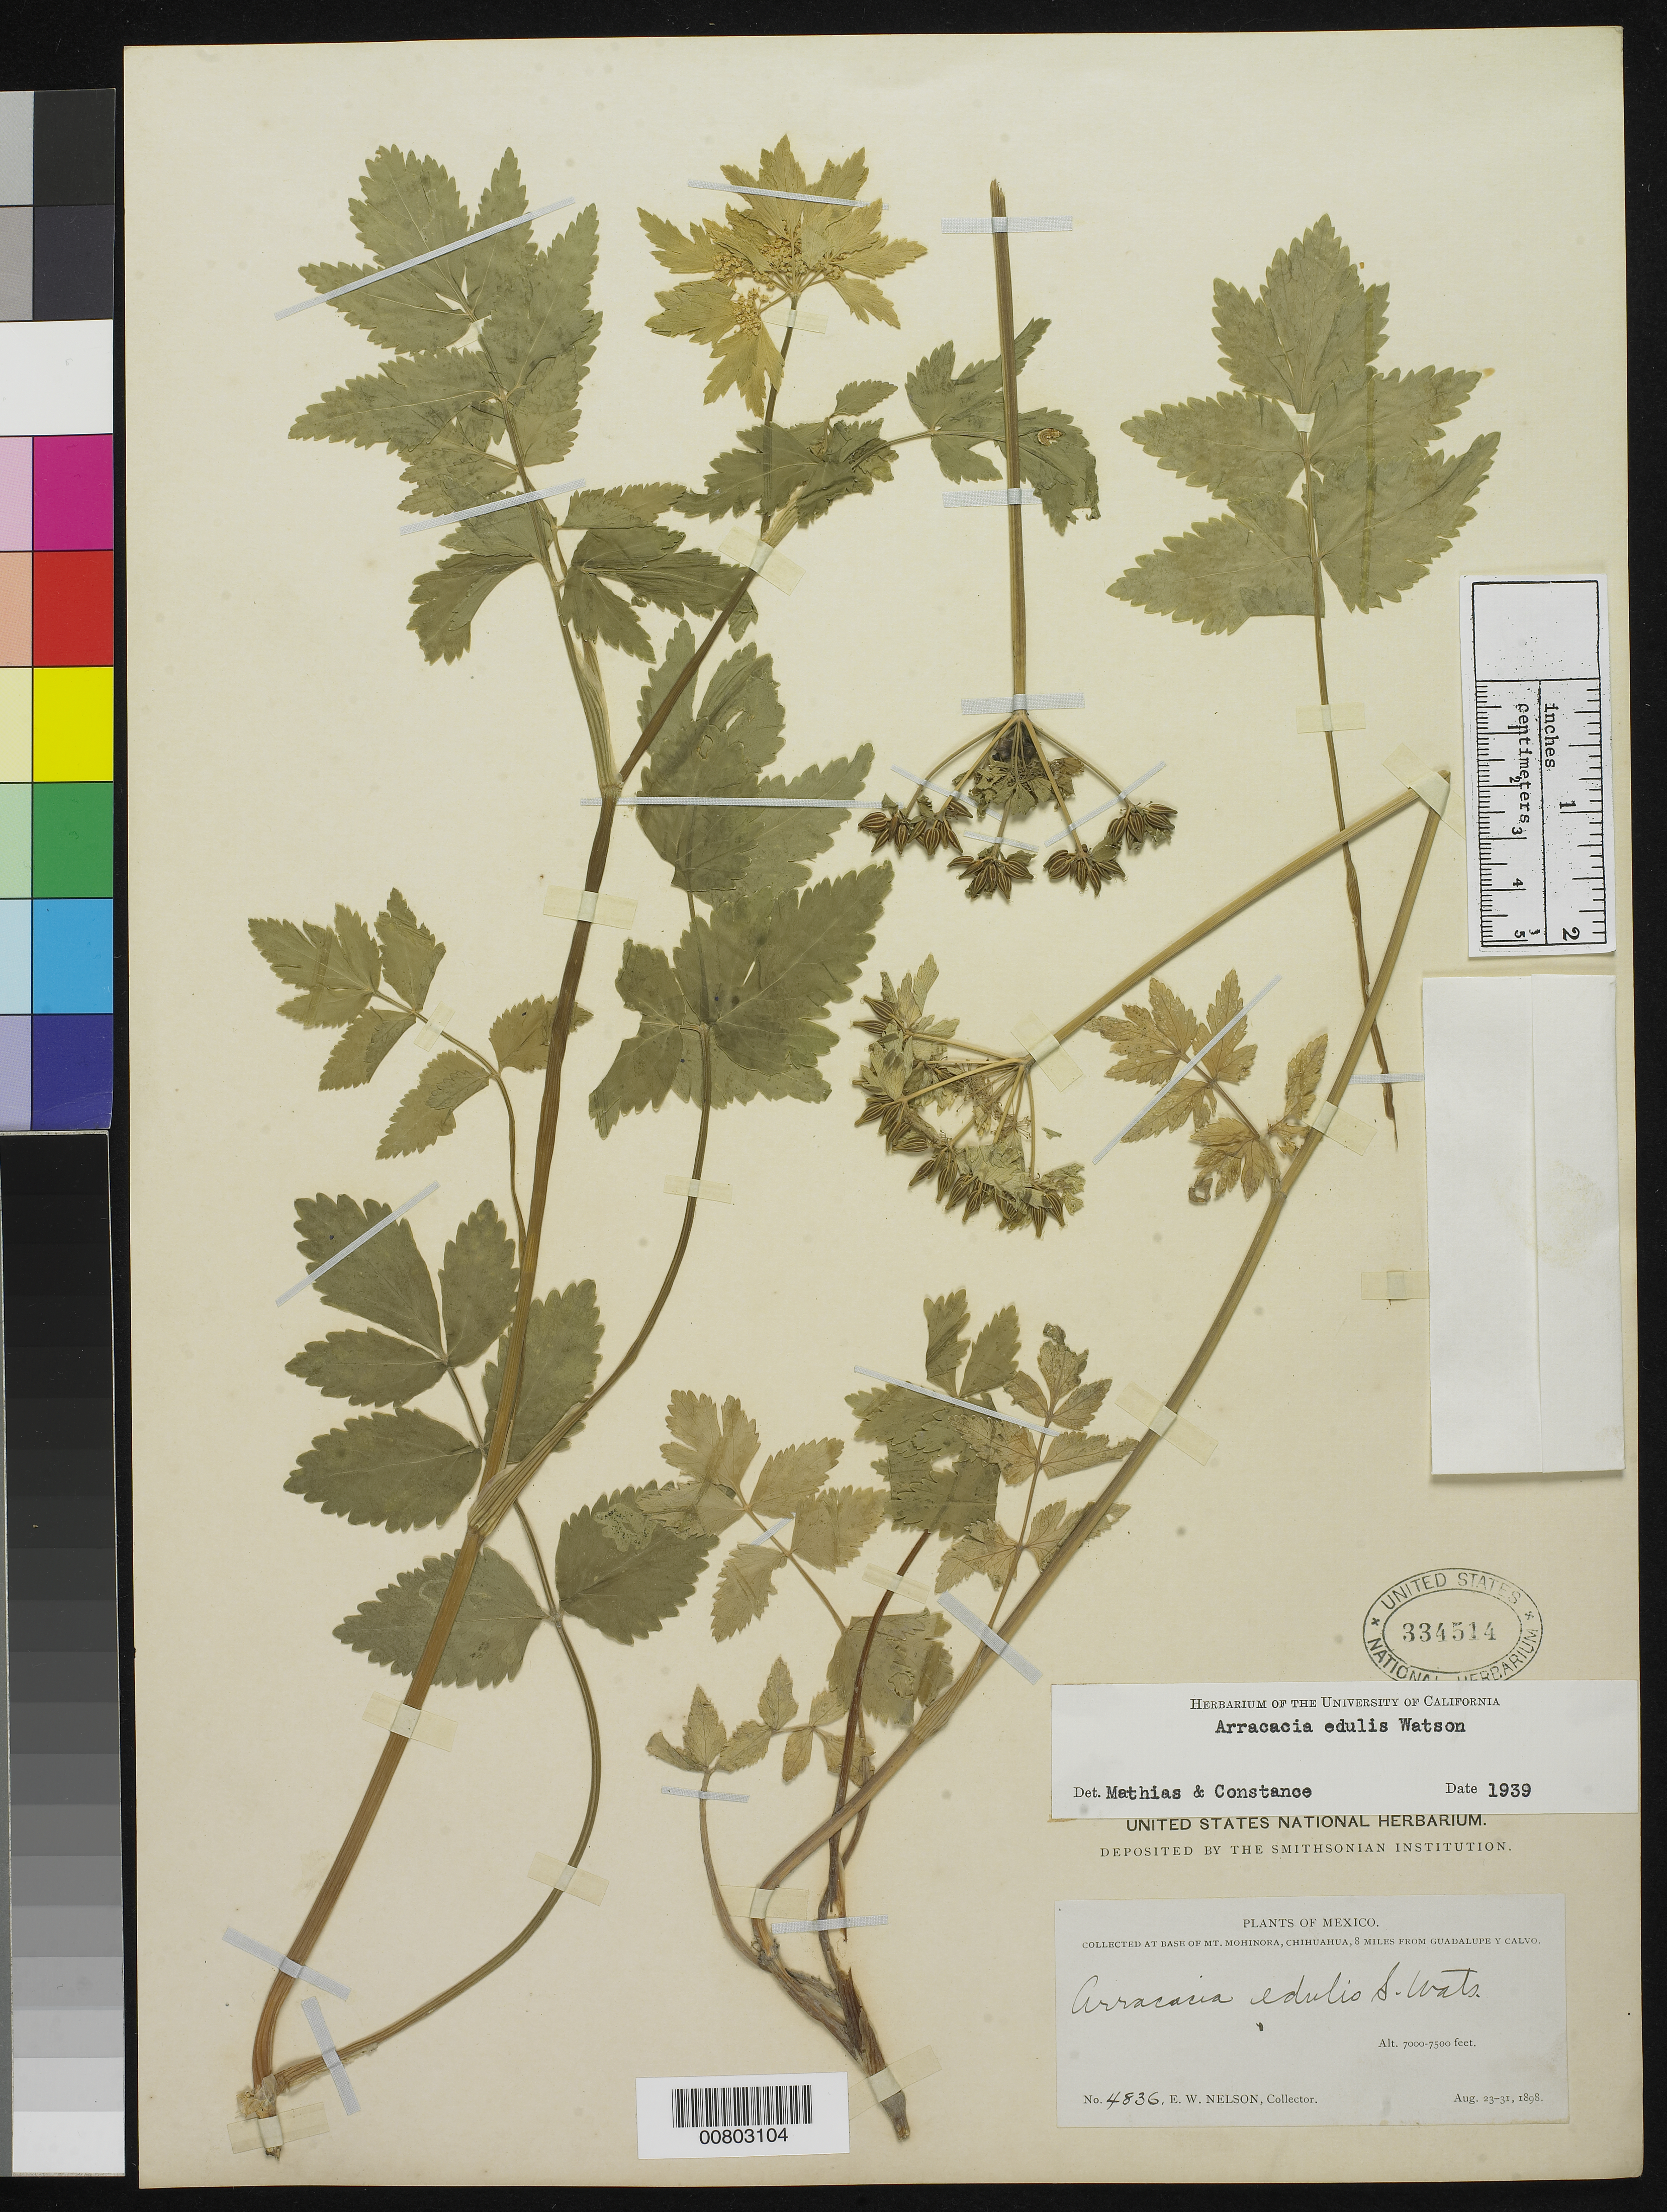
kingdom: Plantae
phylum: Tracheophyta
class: Magnoliopsida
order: Apiales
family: Apiaceae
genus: Arracacia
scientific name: Arracacia edulis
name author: S. Watson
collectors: E. W. Nelson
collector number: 4836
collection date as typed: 23 Aug 1898 to 31 Aug 1898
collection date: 1898-08-23/1898-08-31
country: Mexico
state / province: Chihuahua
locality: Base of Mt. Mohinora, 8 miles from Guadalupe y Calvo, Chihuahua.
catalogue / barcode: US 334514